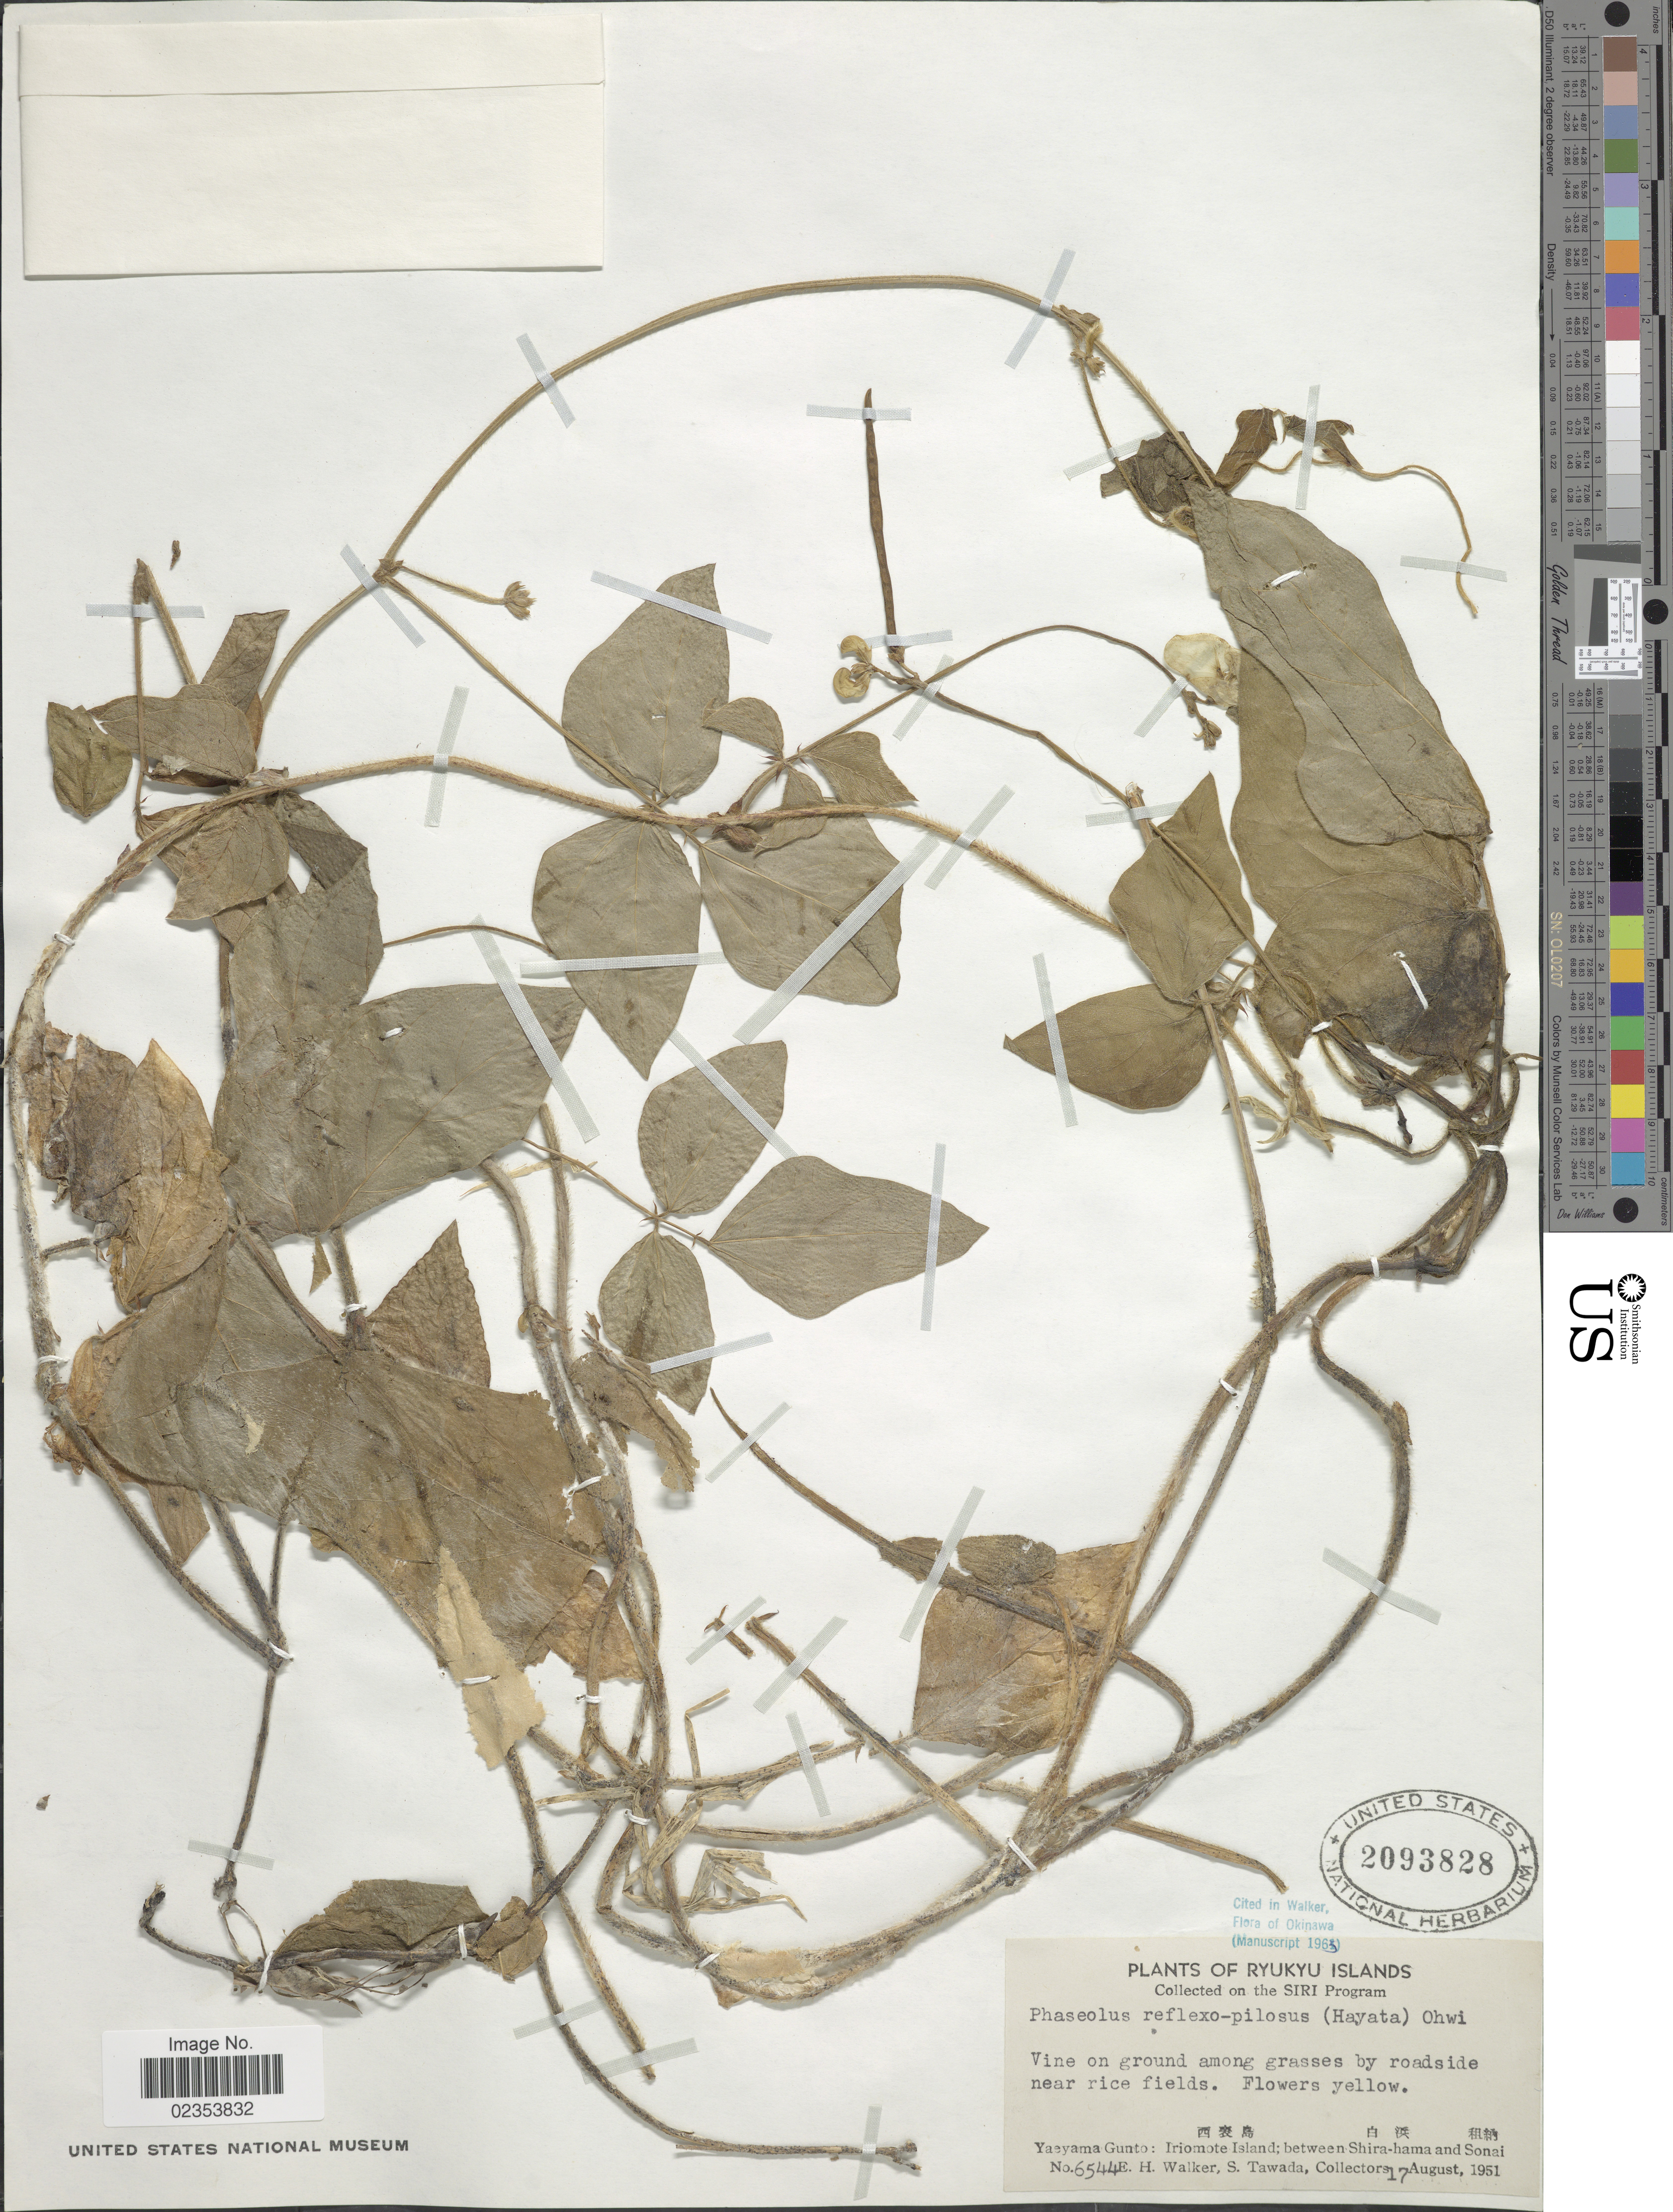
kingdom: Plantae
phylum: Tracheophyta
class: Magnoliopsida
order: Fabales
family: Fabaceae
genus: Vigna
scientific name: Vigna reflexopilosa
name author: Hayata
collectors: H. Walker & S. Tawada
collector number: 6544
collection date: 1951-08-17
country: Japan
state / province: Okinawa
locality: Ryukyu Islands. Yaeyama Gunto: Iriomote Island; between Shira-hama and Sonai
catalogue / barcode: US 2093828